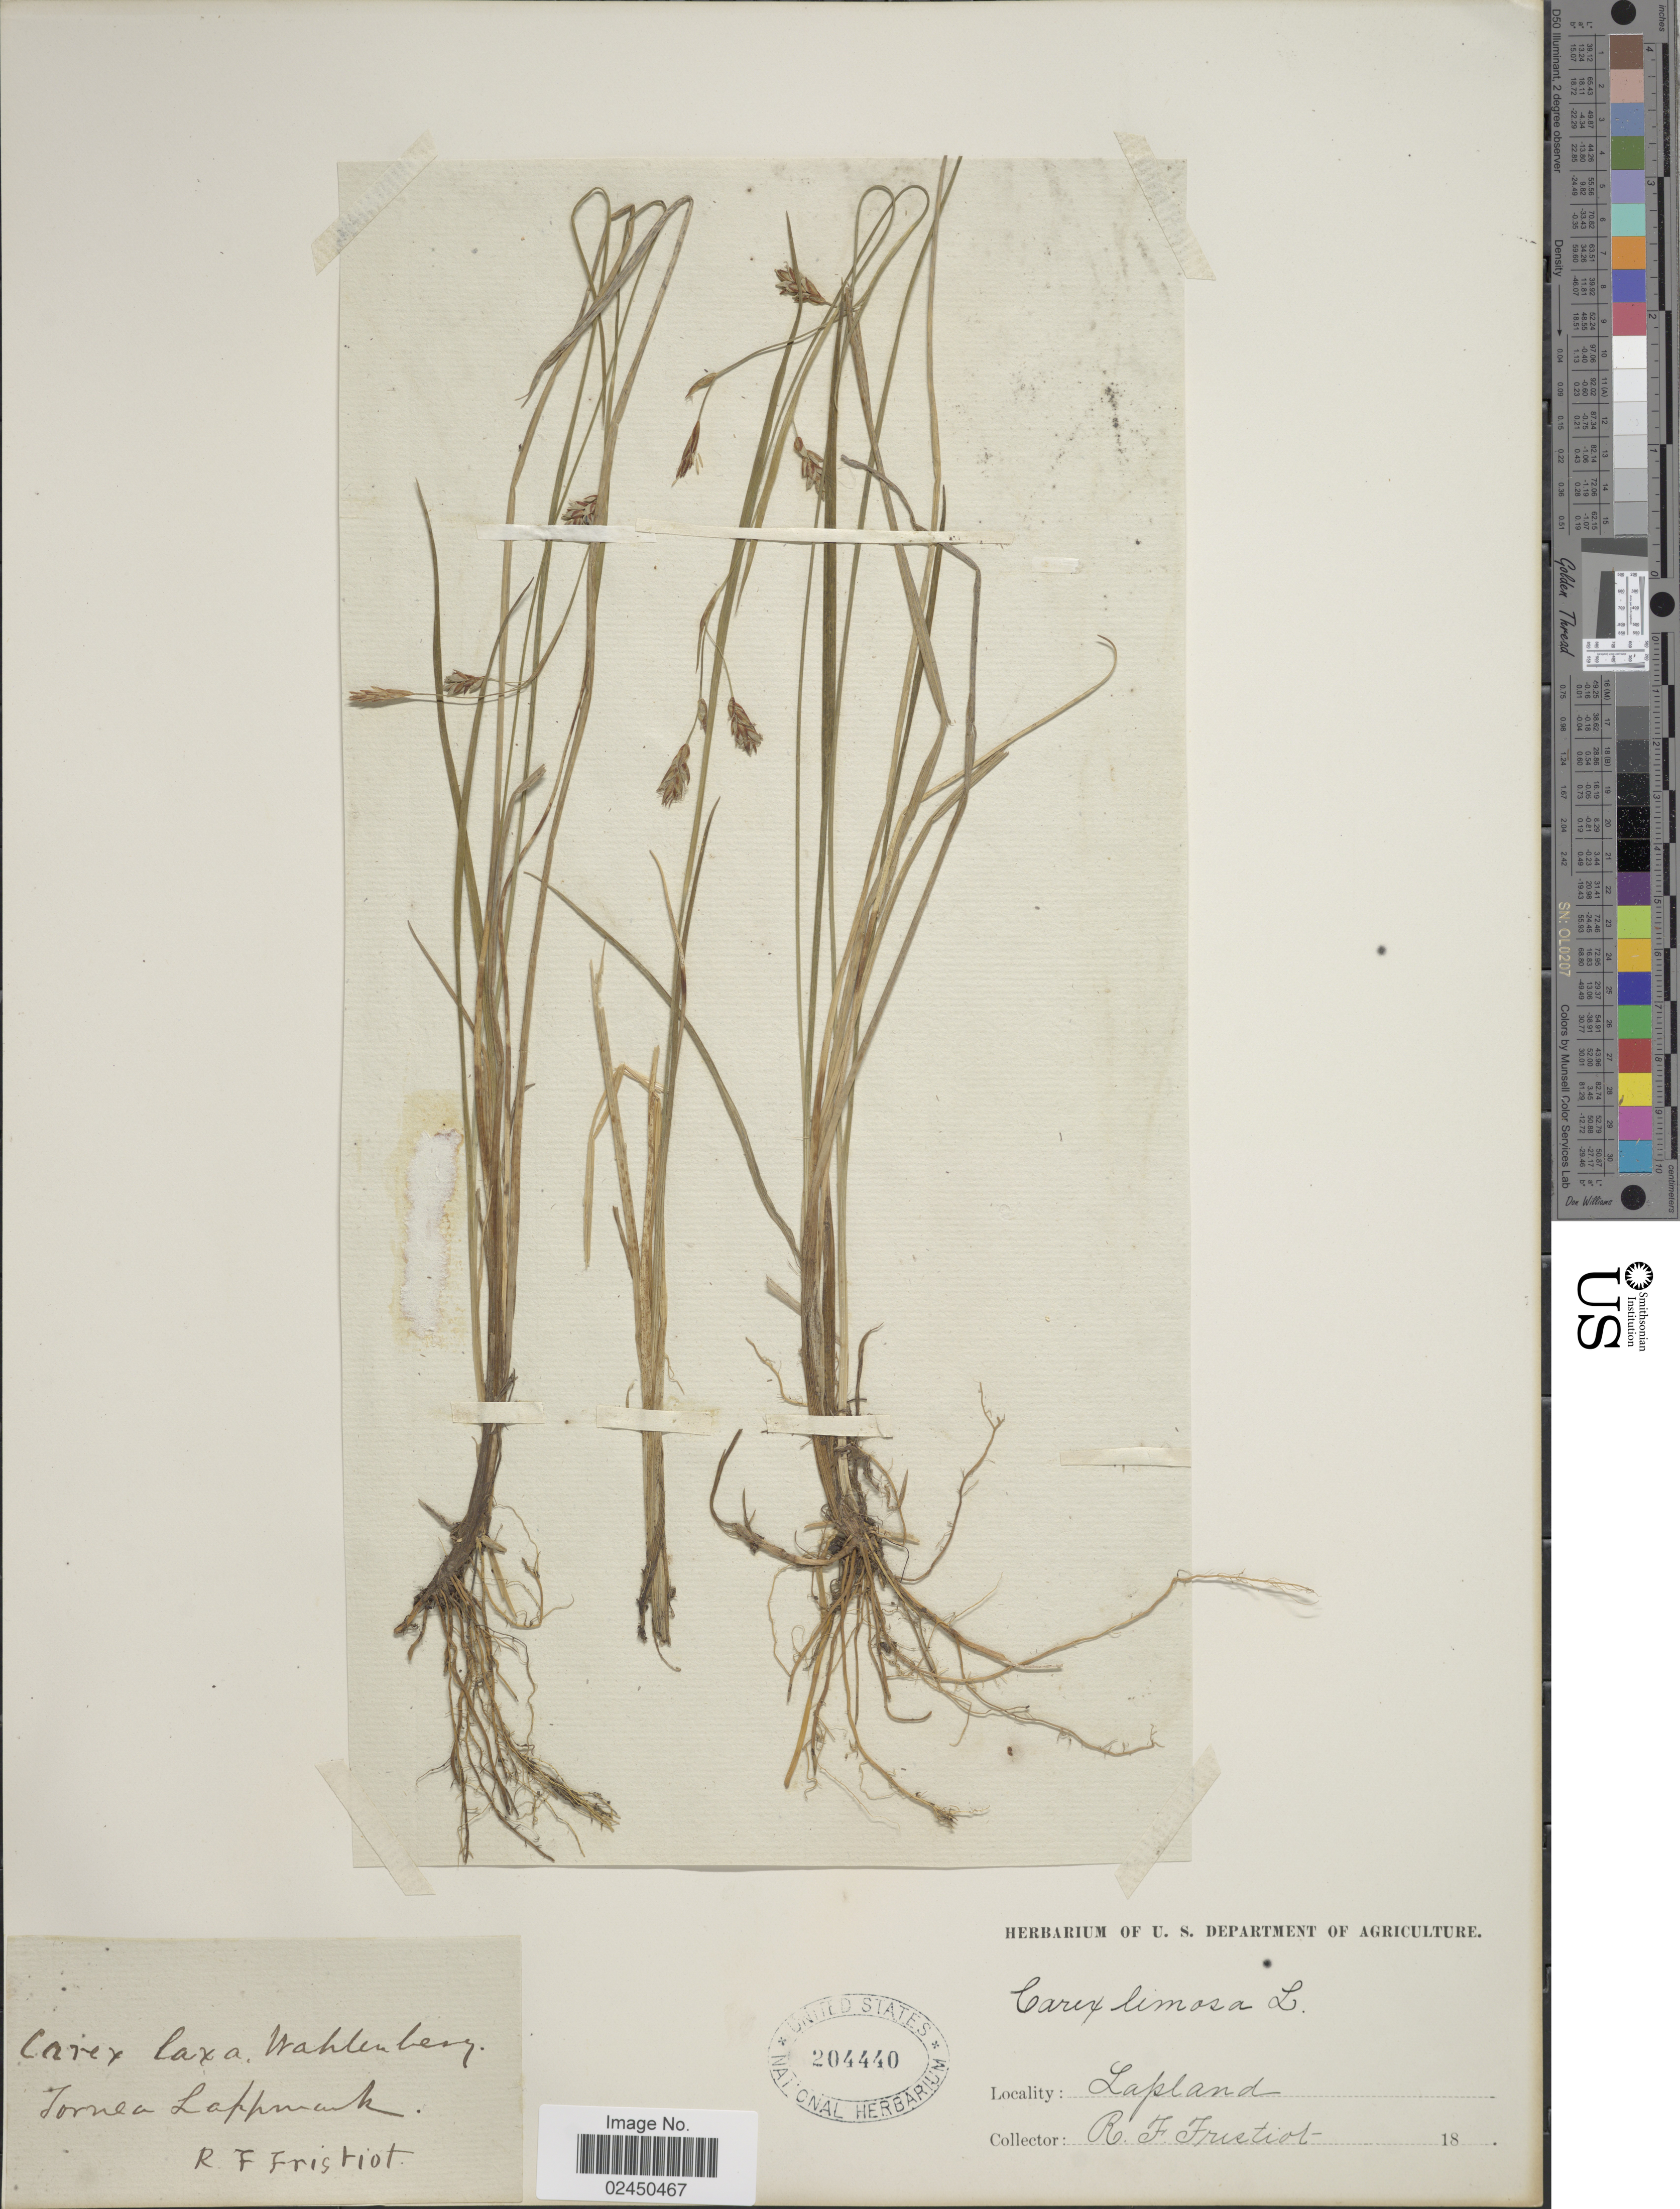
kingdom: Plantae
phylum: Tracheophyta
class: Liliopsida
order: Poales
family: Cyperaceae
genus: Carex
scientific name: Carex limosa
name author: L.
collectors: R. Fristiot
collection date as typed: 18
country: Finland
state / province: Lappi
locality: Tornea Lappmark, Lapland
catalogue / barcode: US 204440